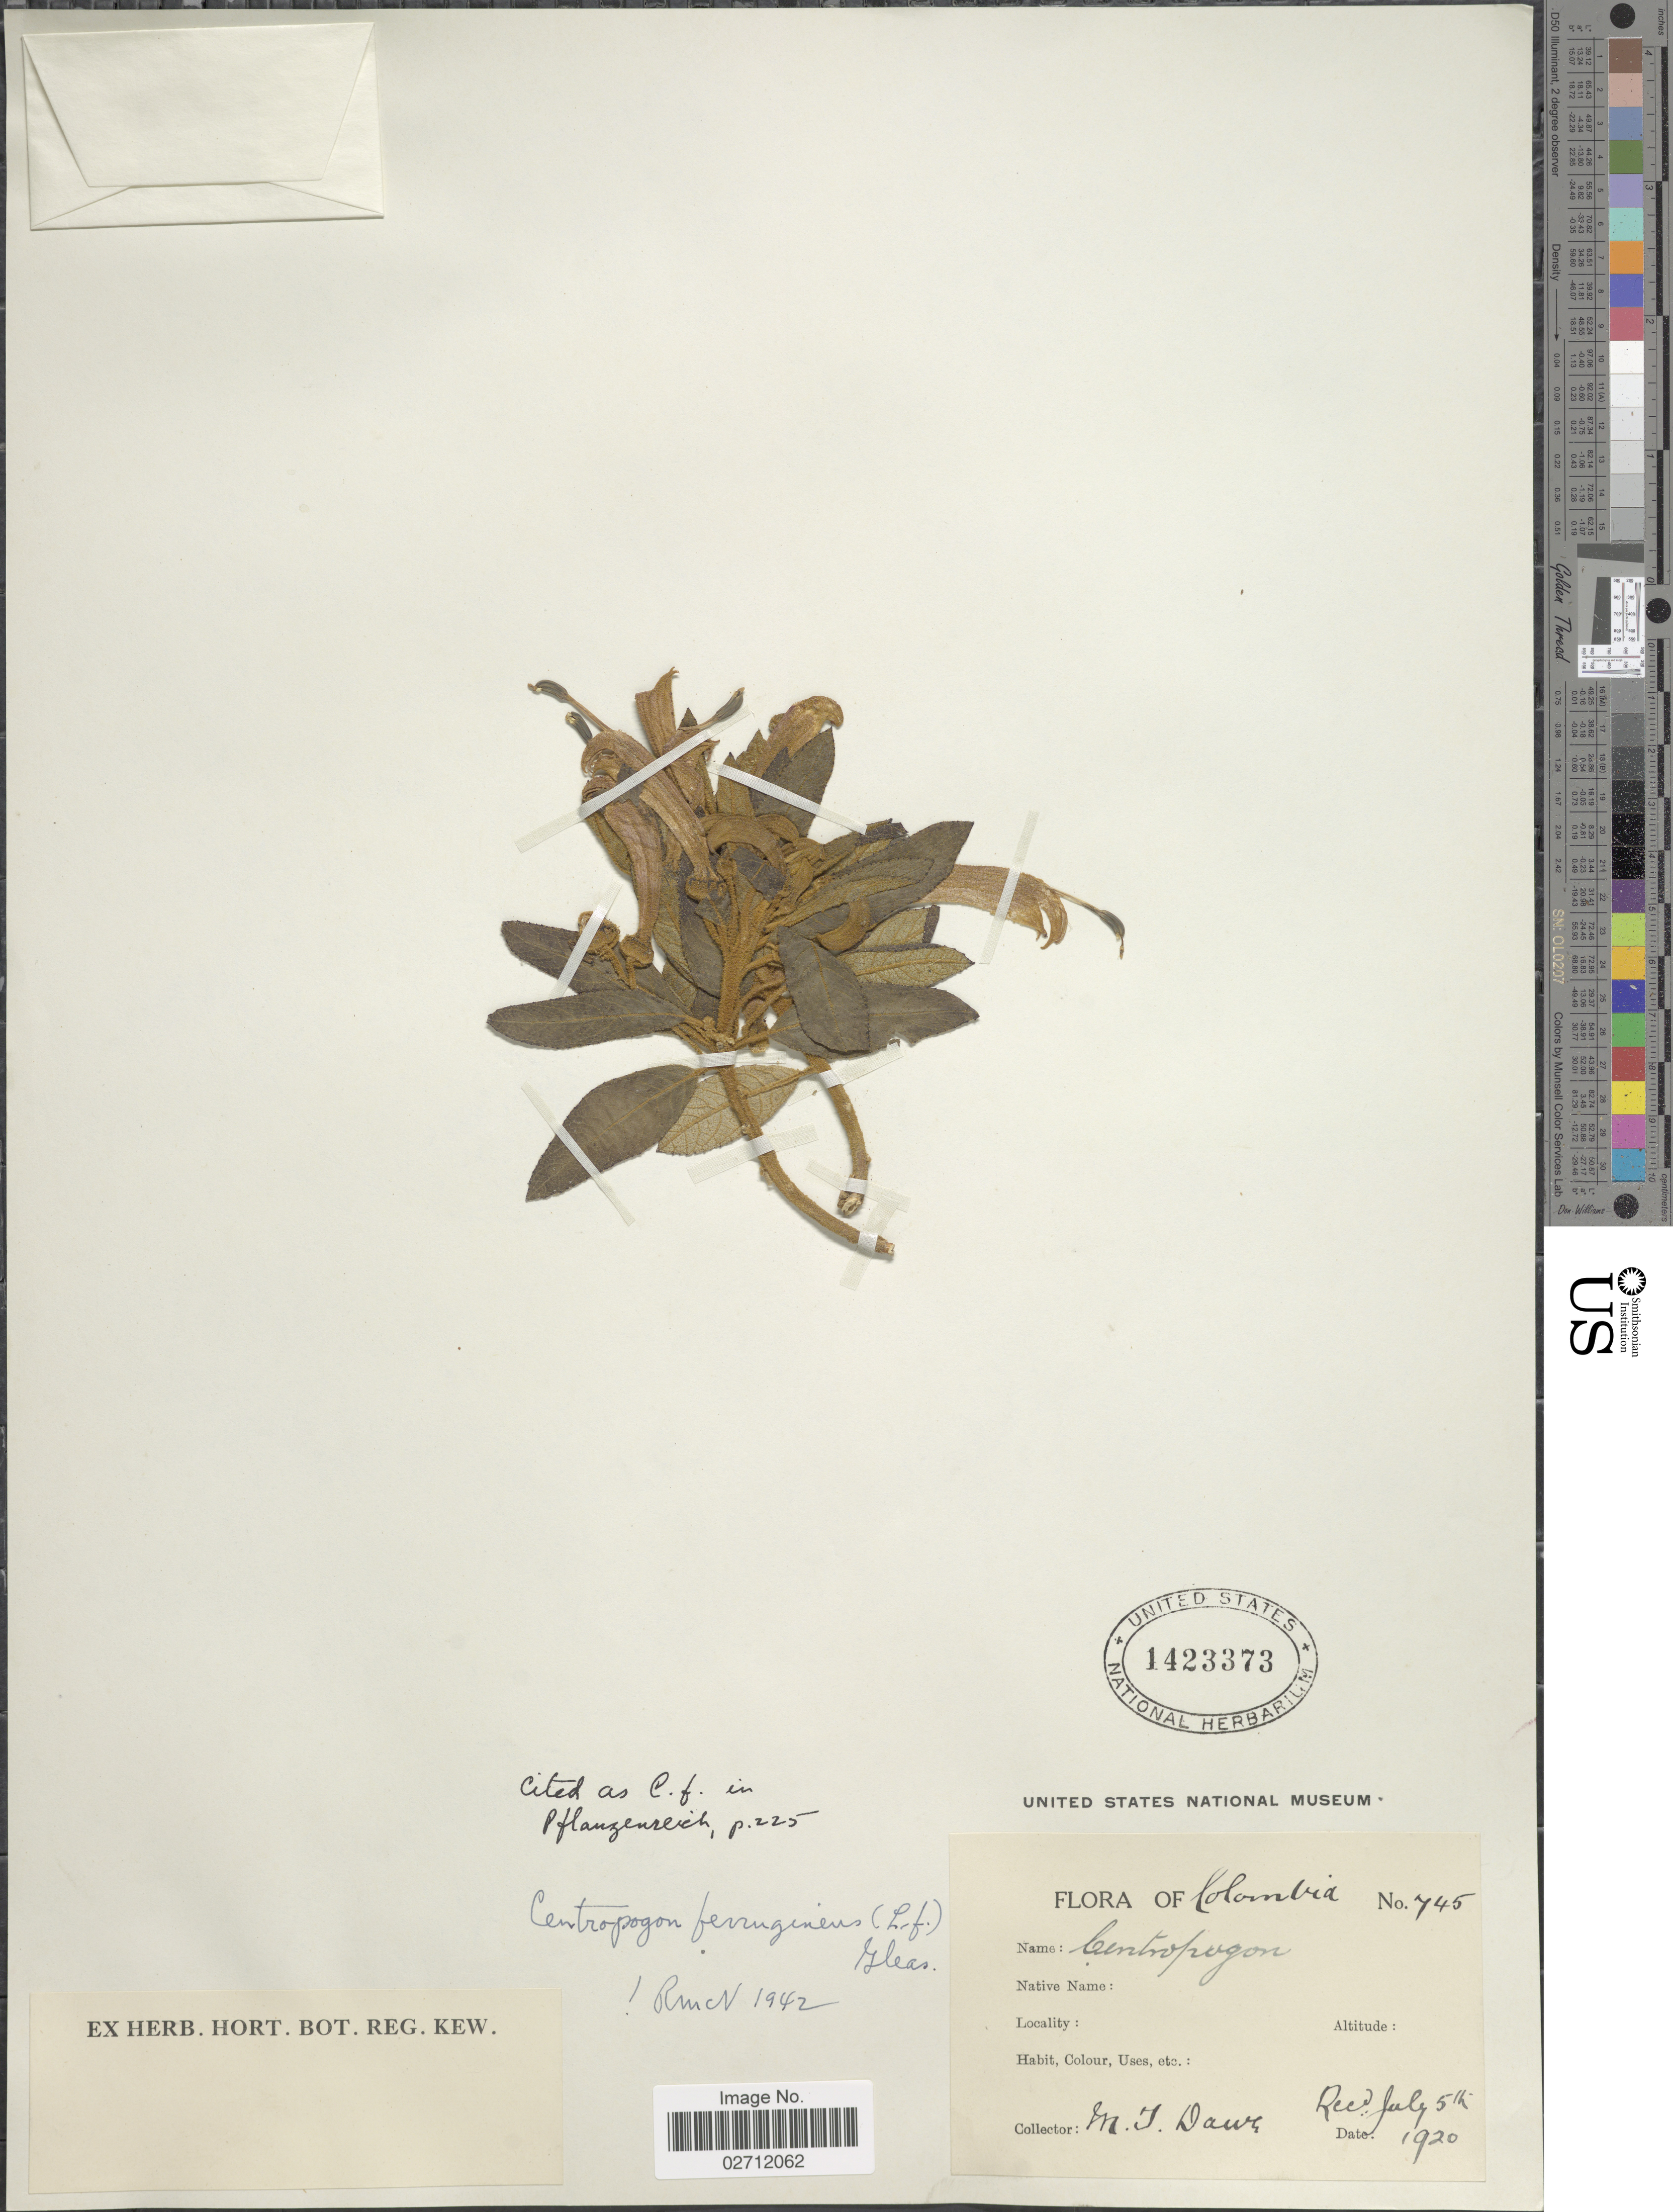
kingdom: Plantae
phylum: Tracheophyta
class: Magnoliopsida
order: Asterales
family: Campanulaceae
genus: Centropogon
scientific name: Centropogon ferrugineus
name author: (L. f.) Gleason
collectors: M. T. Dawe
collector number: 745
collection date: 1920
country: Colombia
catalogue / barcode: US 1423373